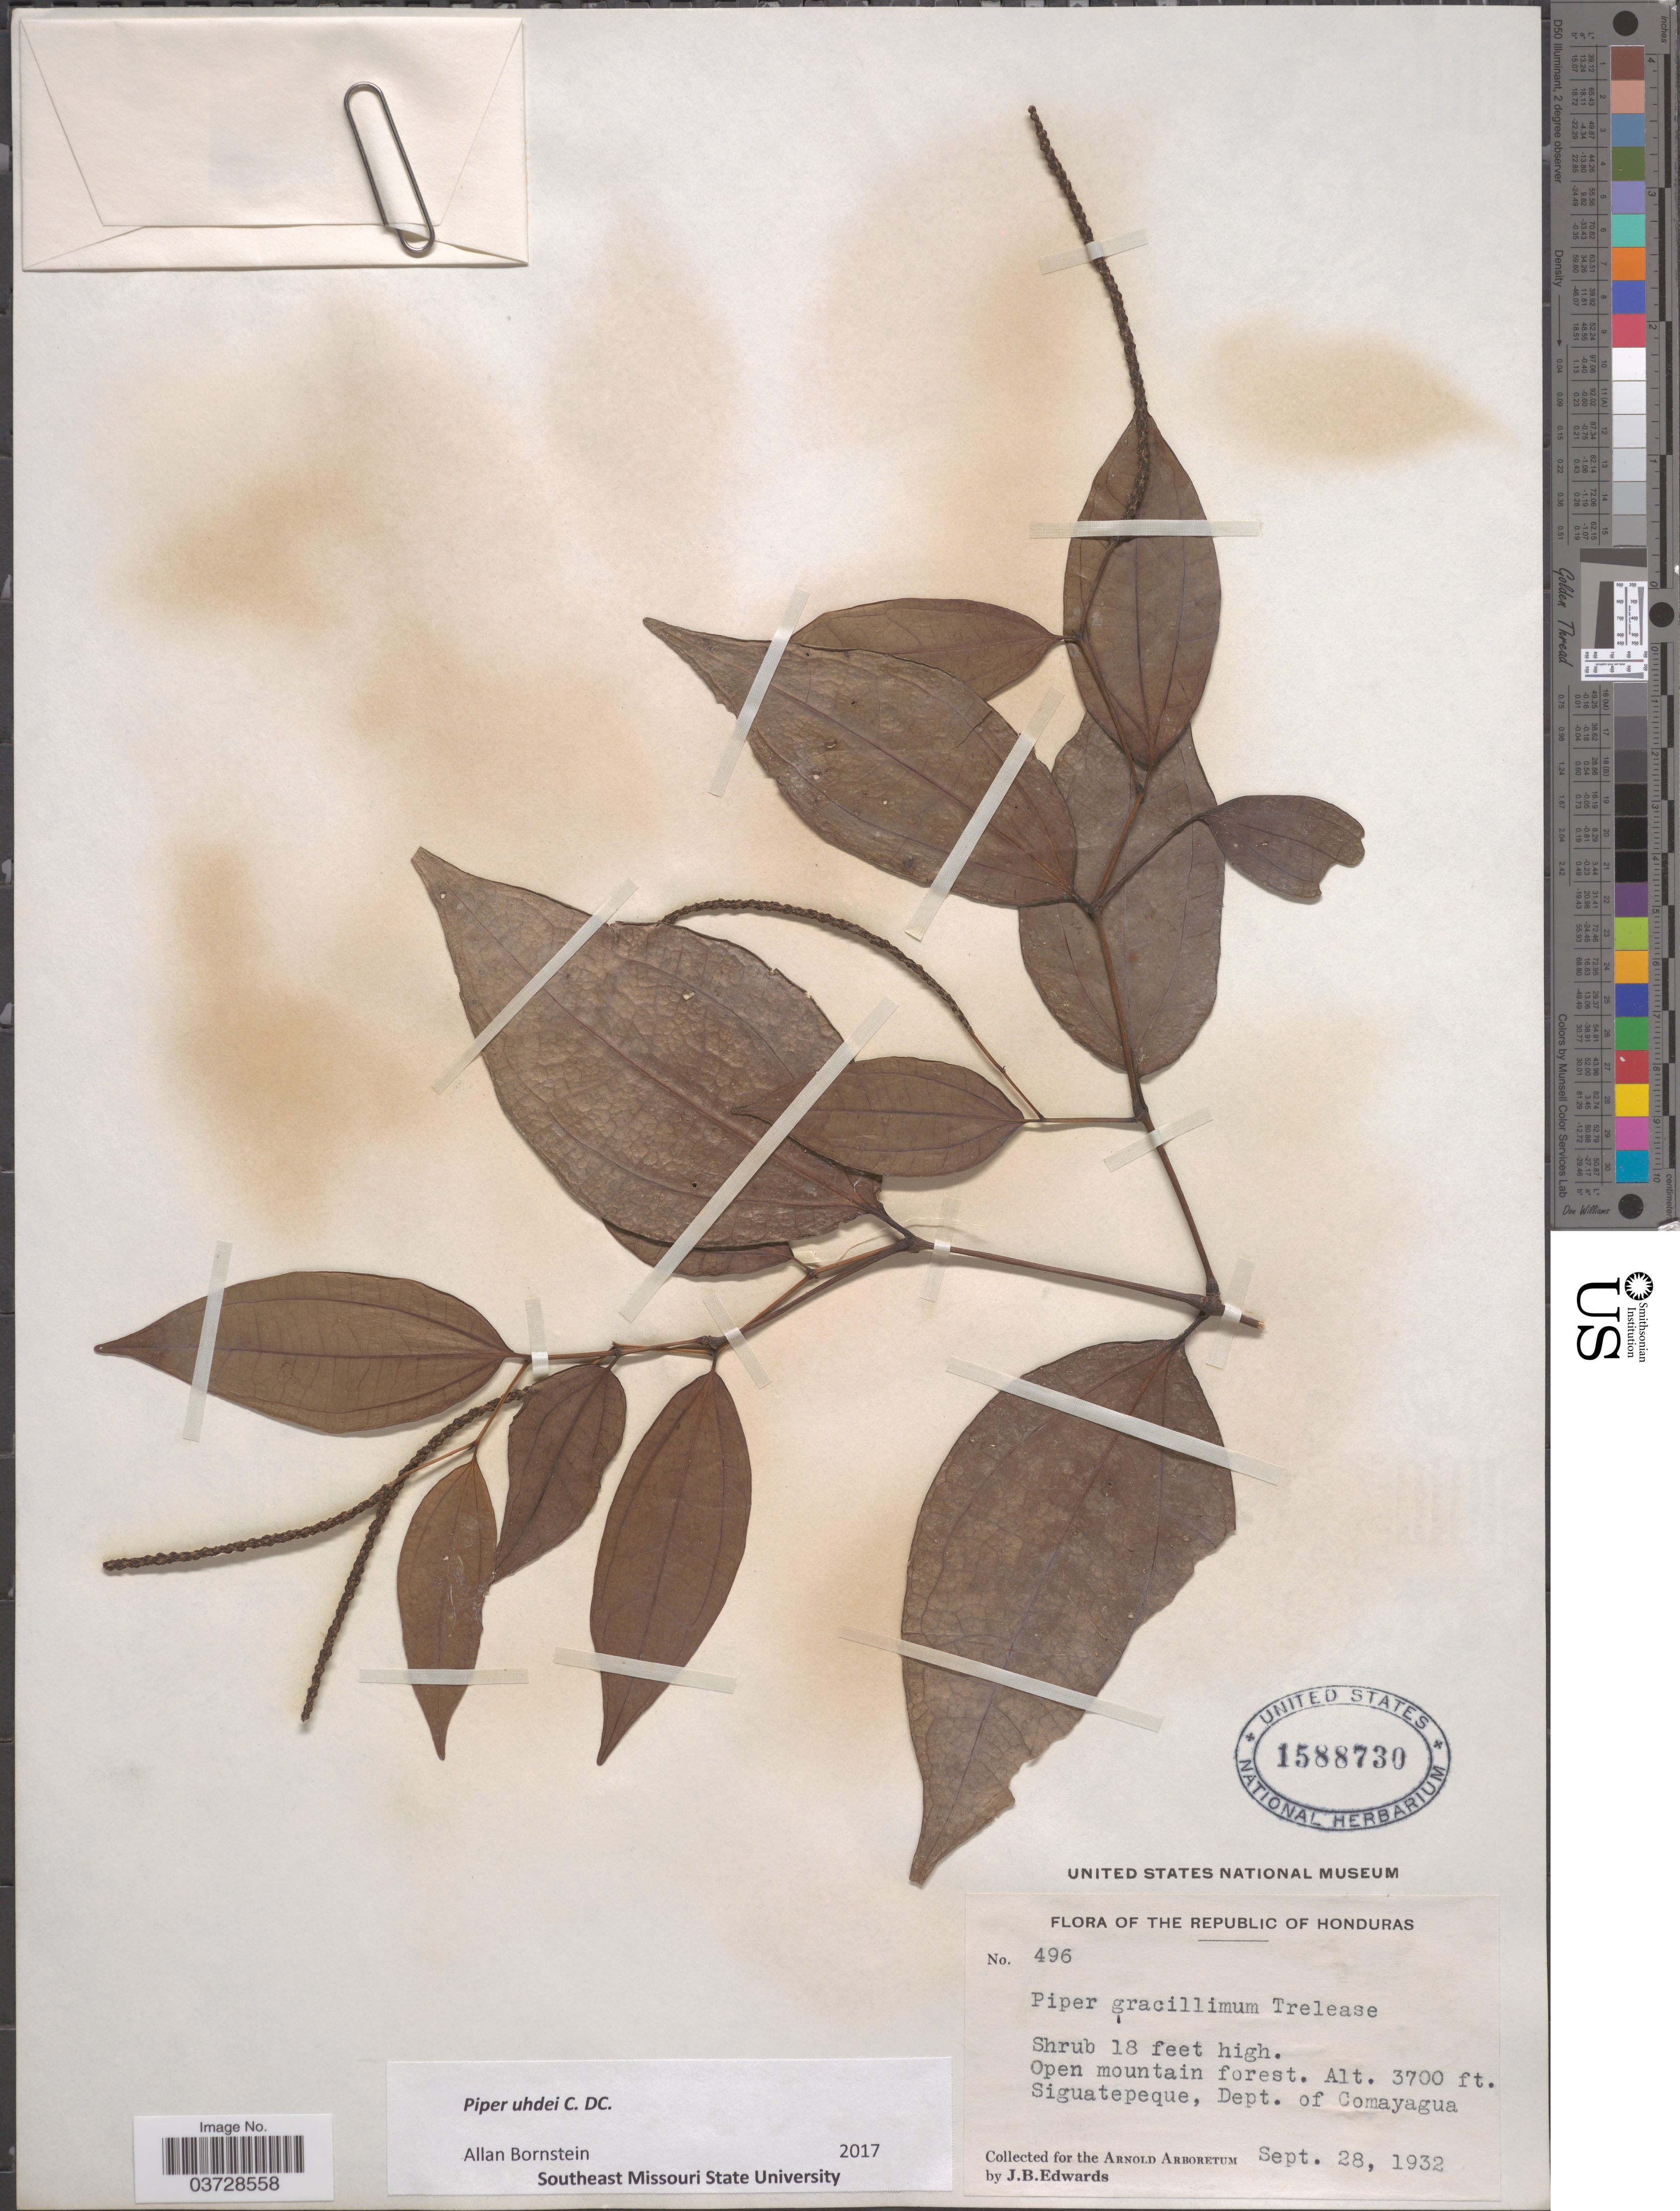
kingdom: Plantae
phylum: Tracheophyta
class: Magnoliopsida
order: Piperales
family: Piperaceae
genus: Piper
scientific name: Piper uhdei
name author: C. DC.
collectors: J. B. Edwards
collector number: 496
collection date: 1932-09-28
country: Honduras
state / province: Comayagua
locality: The Republic of Honduras. Siguatepeque, Dept. of Comayagua.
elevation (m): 1128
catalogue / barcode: US 1588730